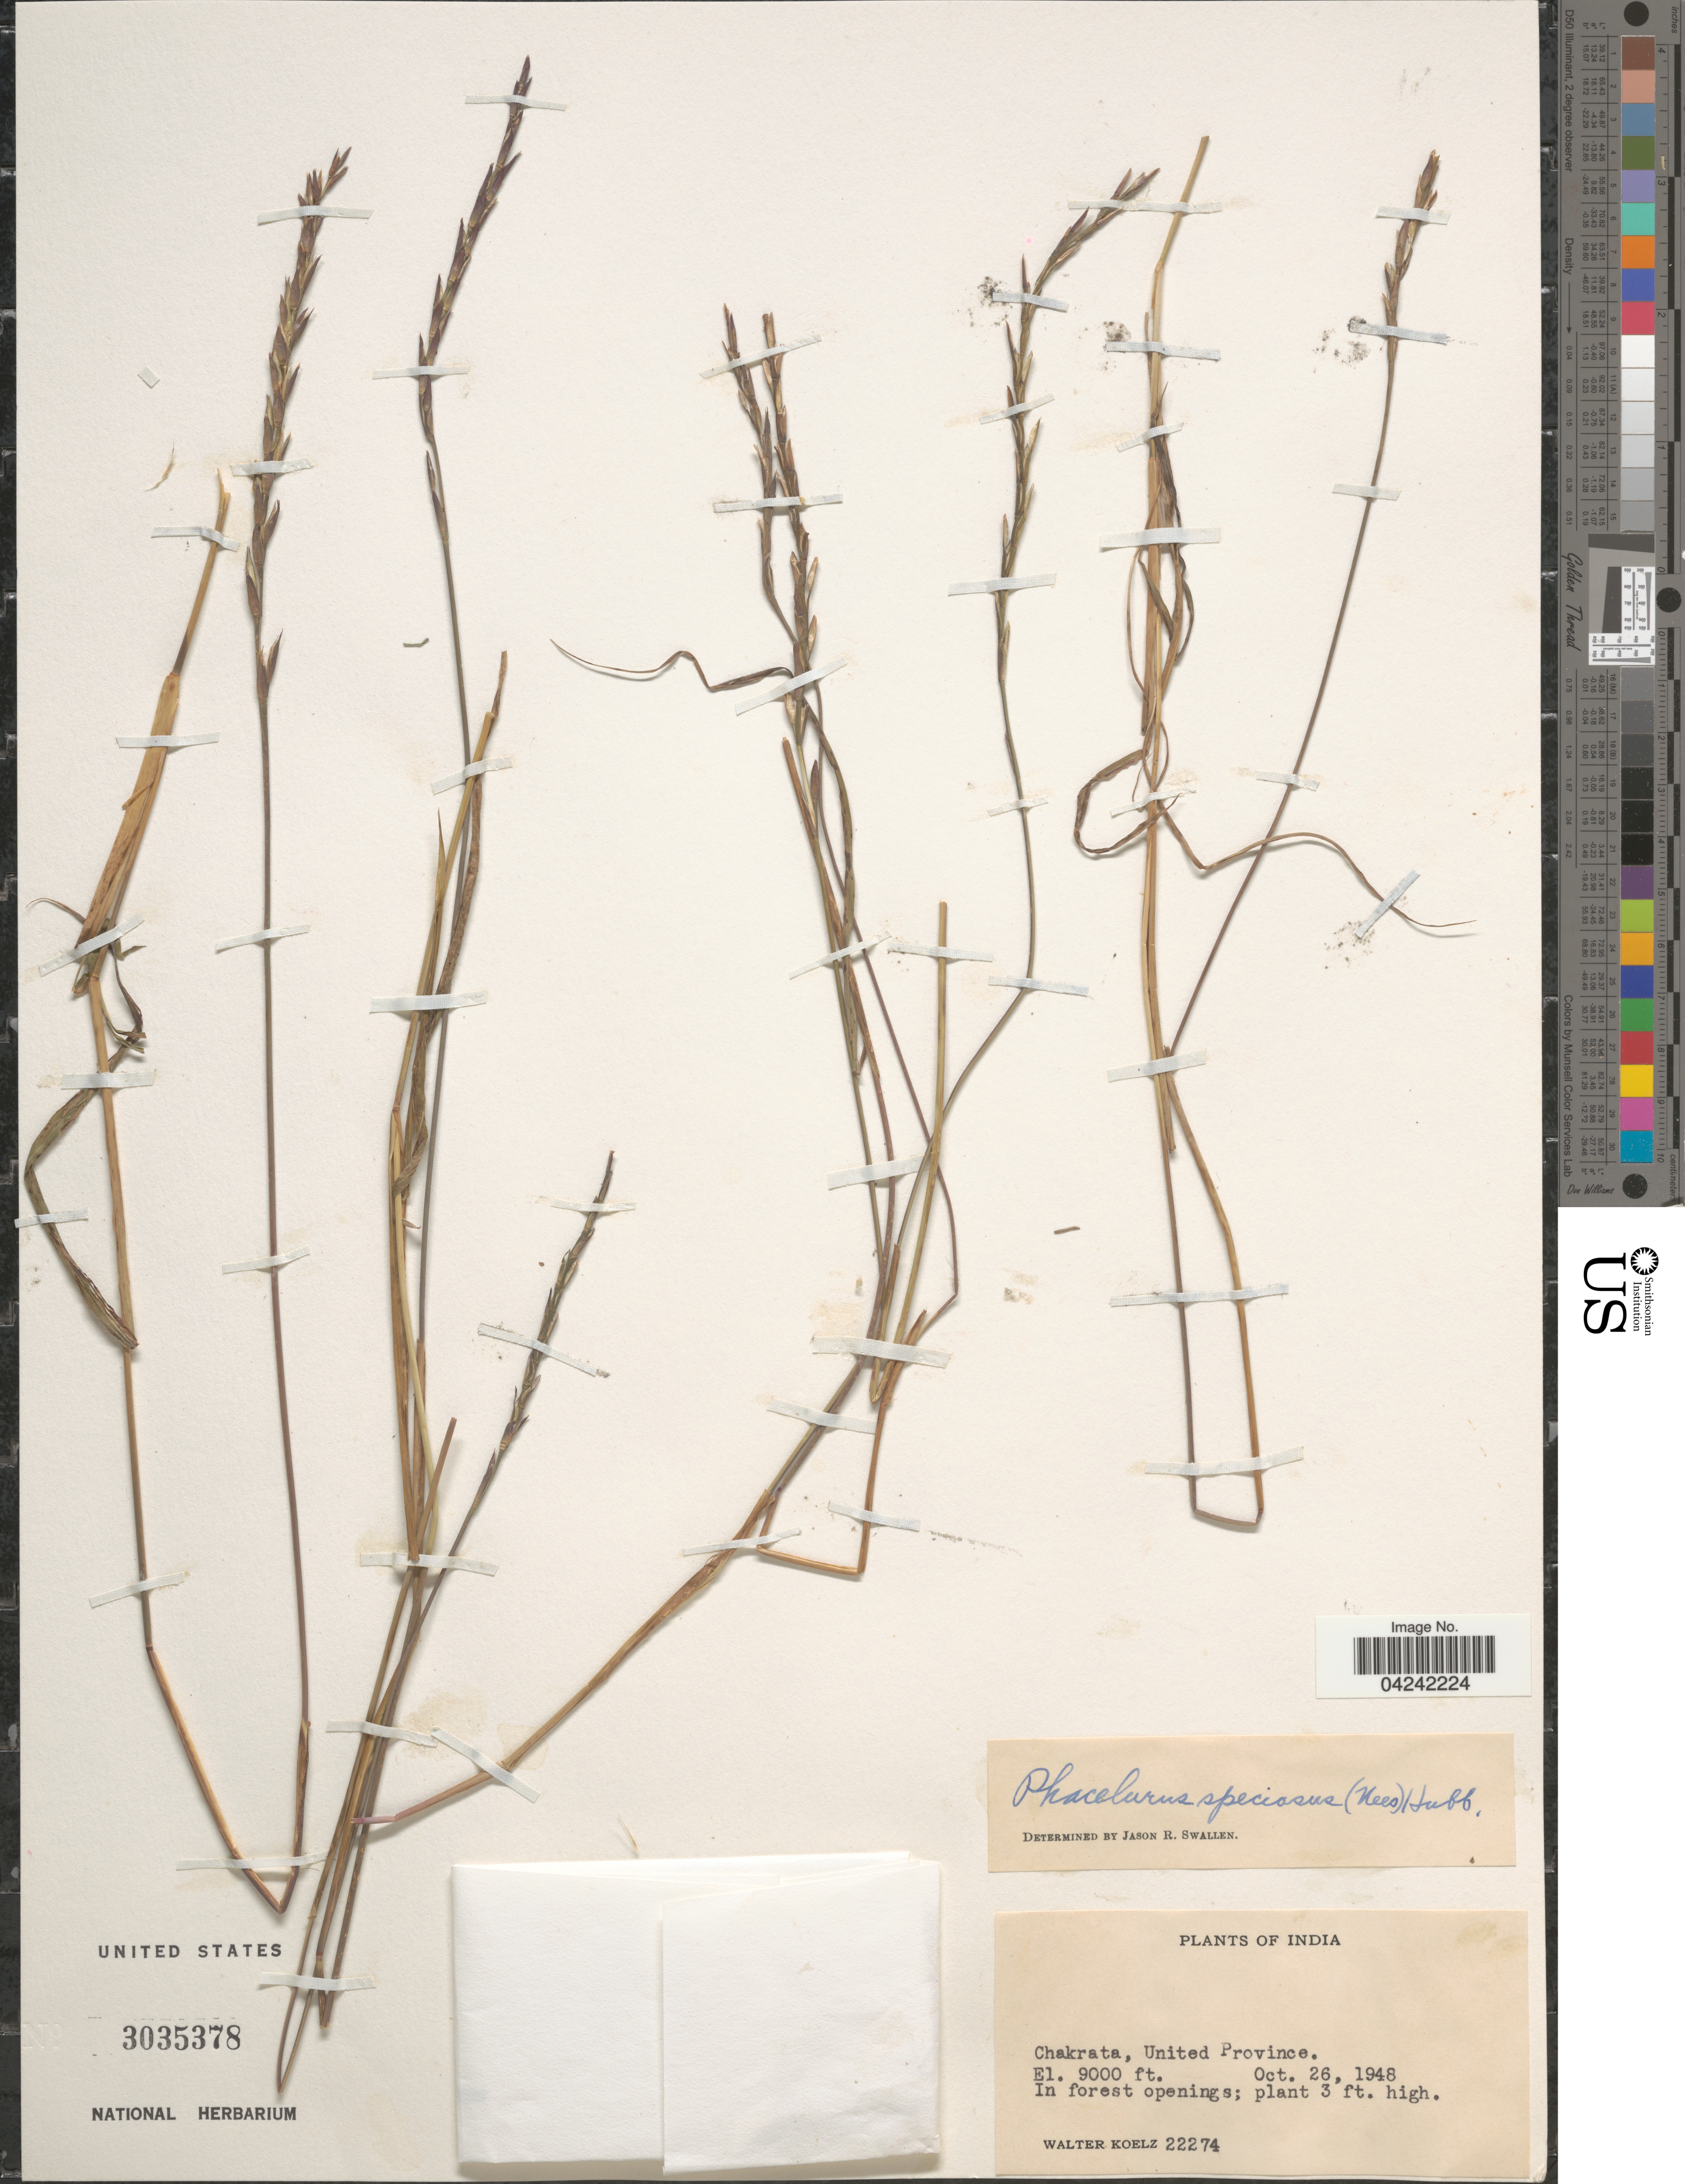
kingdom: Plantae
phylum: Tracheophyta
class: Liliopsida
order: Poales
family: Poaceae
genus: Phacelurus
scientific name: Phacelurus speciosus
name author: (Steud.) C. E. Hubb.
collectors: W. N. Koelz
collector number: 22274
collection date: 1948-10-26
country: India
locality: Chakrata, United Province.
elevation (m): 2743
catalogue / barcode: US 3035378